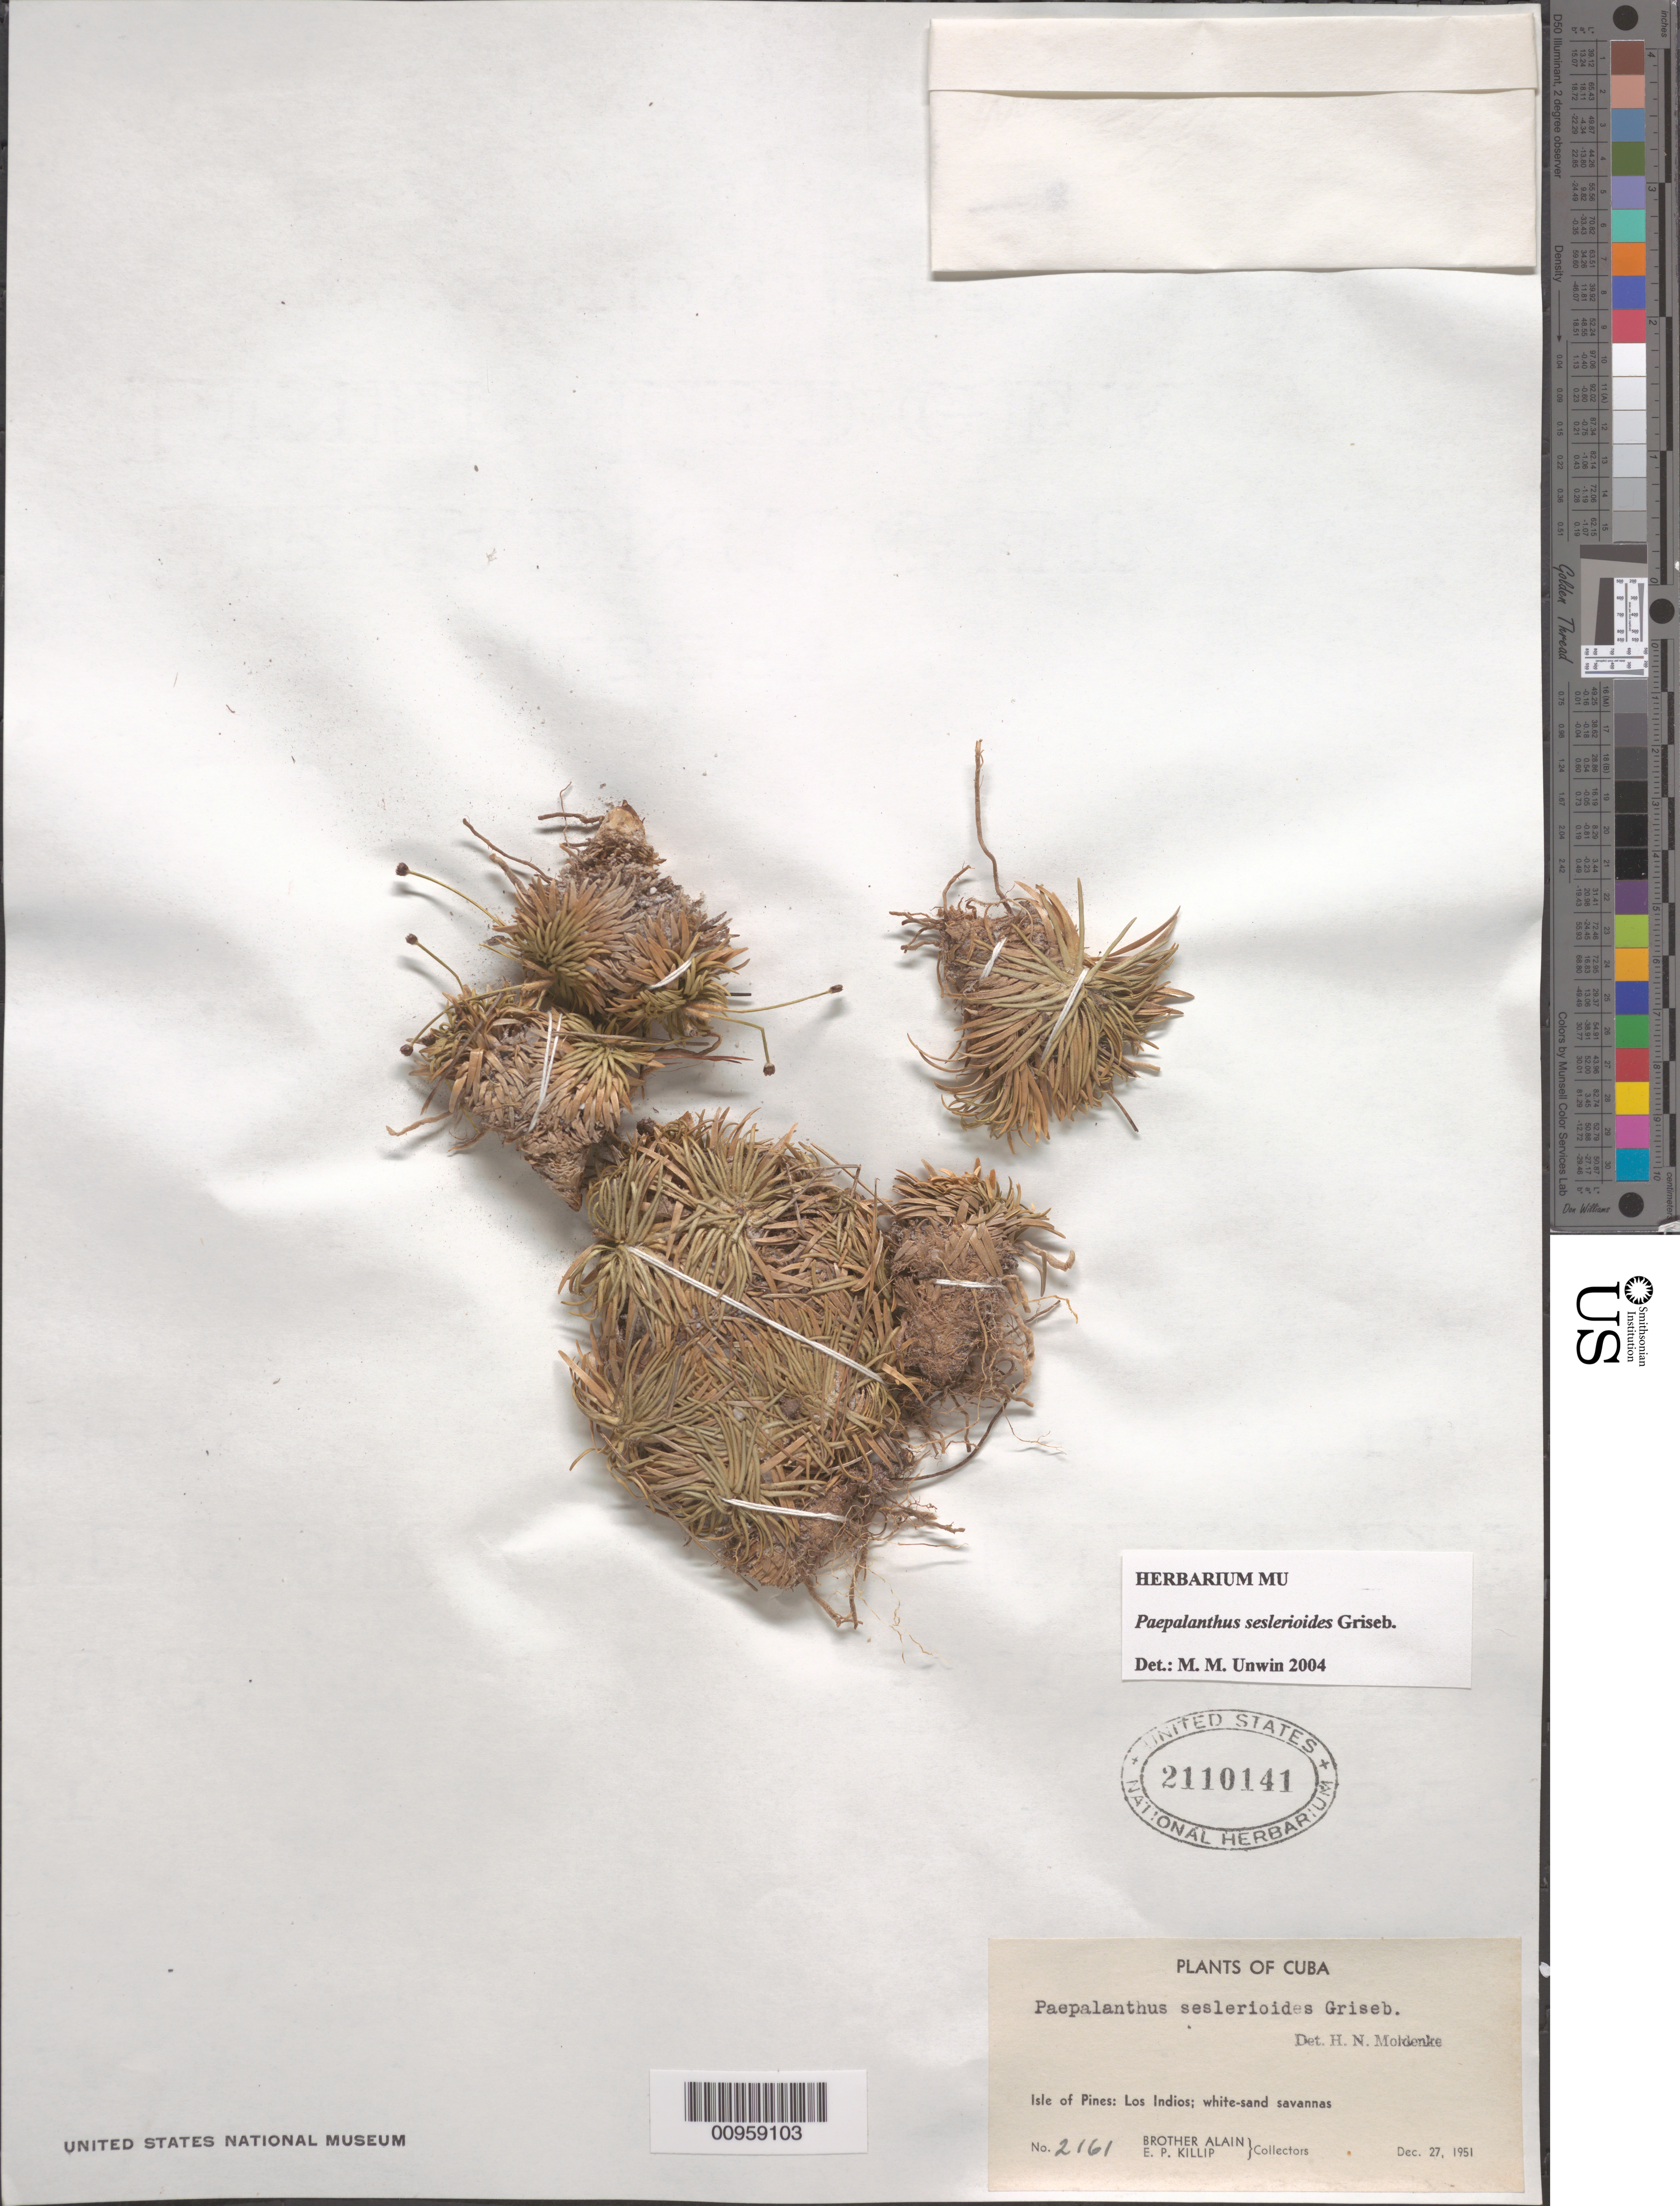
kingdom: Plantae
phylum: Tracheophyta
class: Liliopsida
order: Poales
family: Eriocaulaceae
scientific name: Giuliettia seslerioides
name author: (Griseb.) Andrino & Sano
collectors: A. H. Liogier & E. P. Killip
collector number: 2161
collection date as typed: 27 Dec 1951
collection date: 1951-12-27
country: Cuba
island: Isla de la Juventud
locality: Los Indios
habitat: White-sand savannas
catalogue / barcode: US 2110141